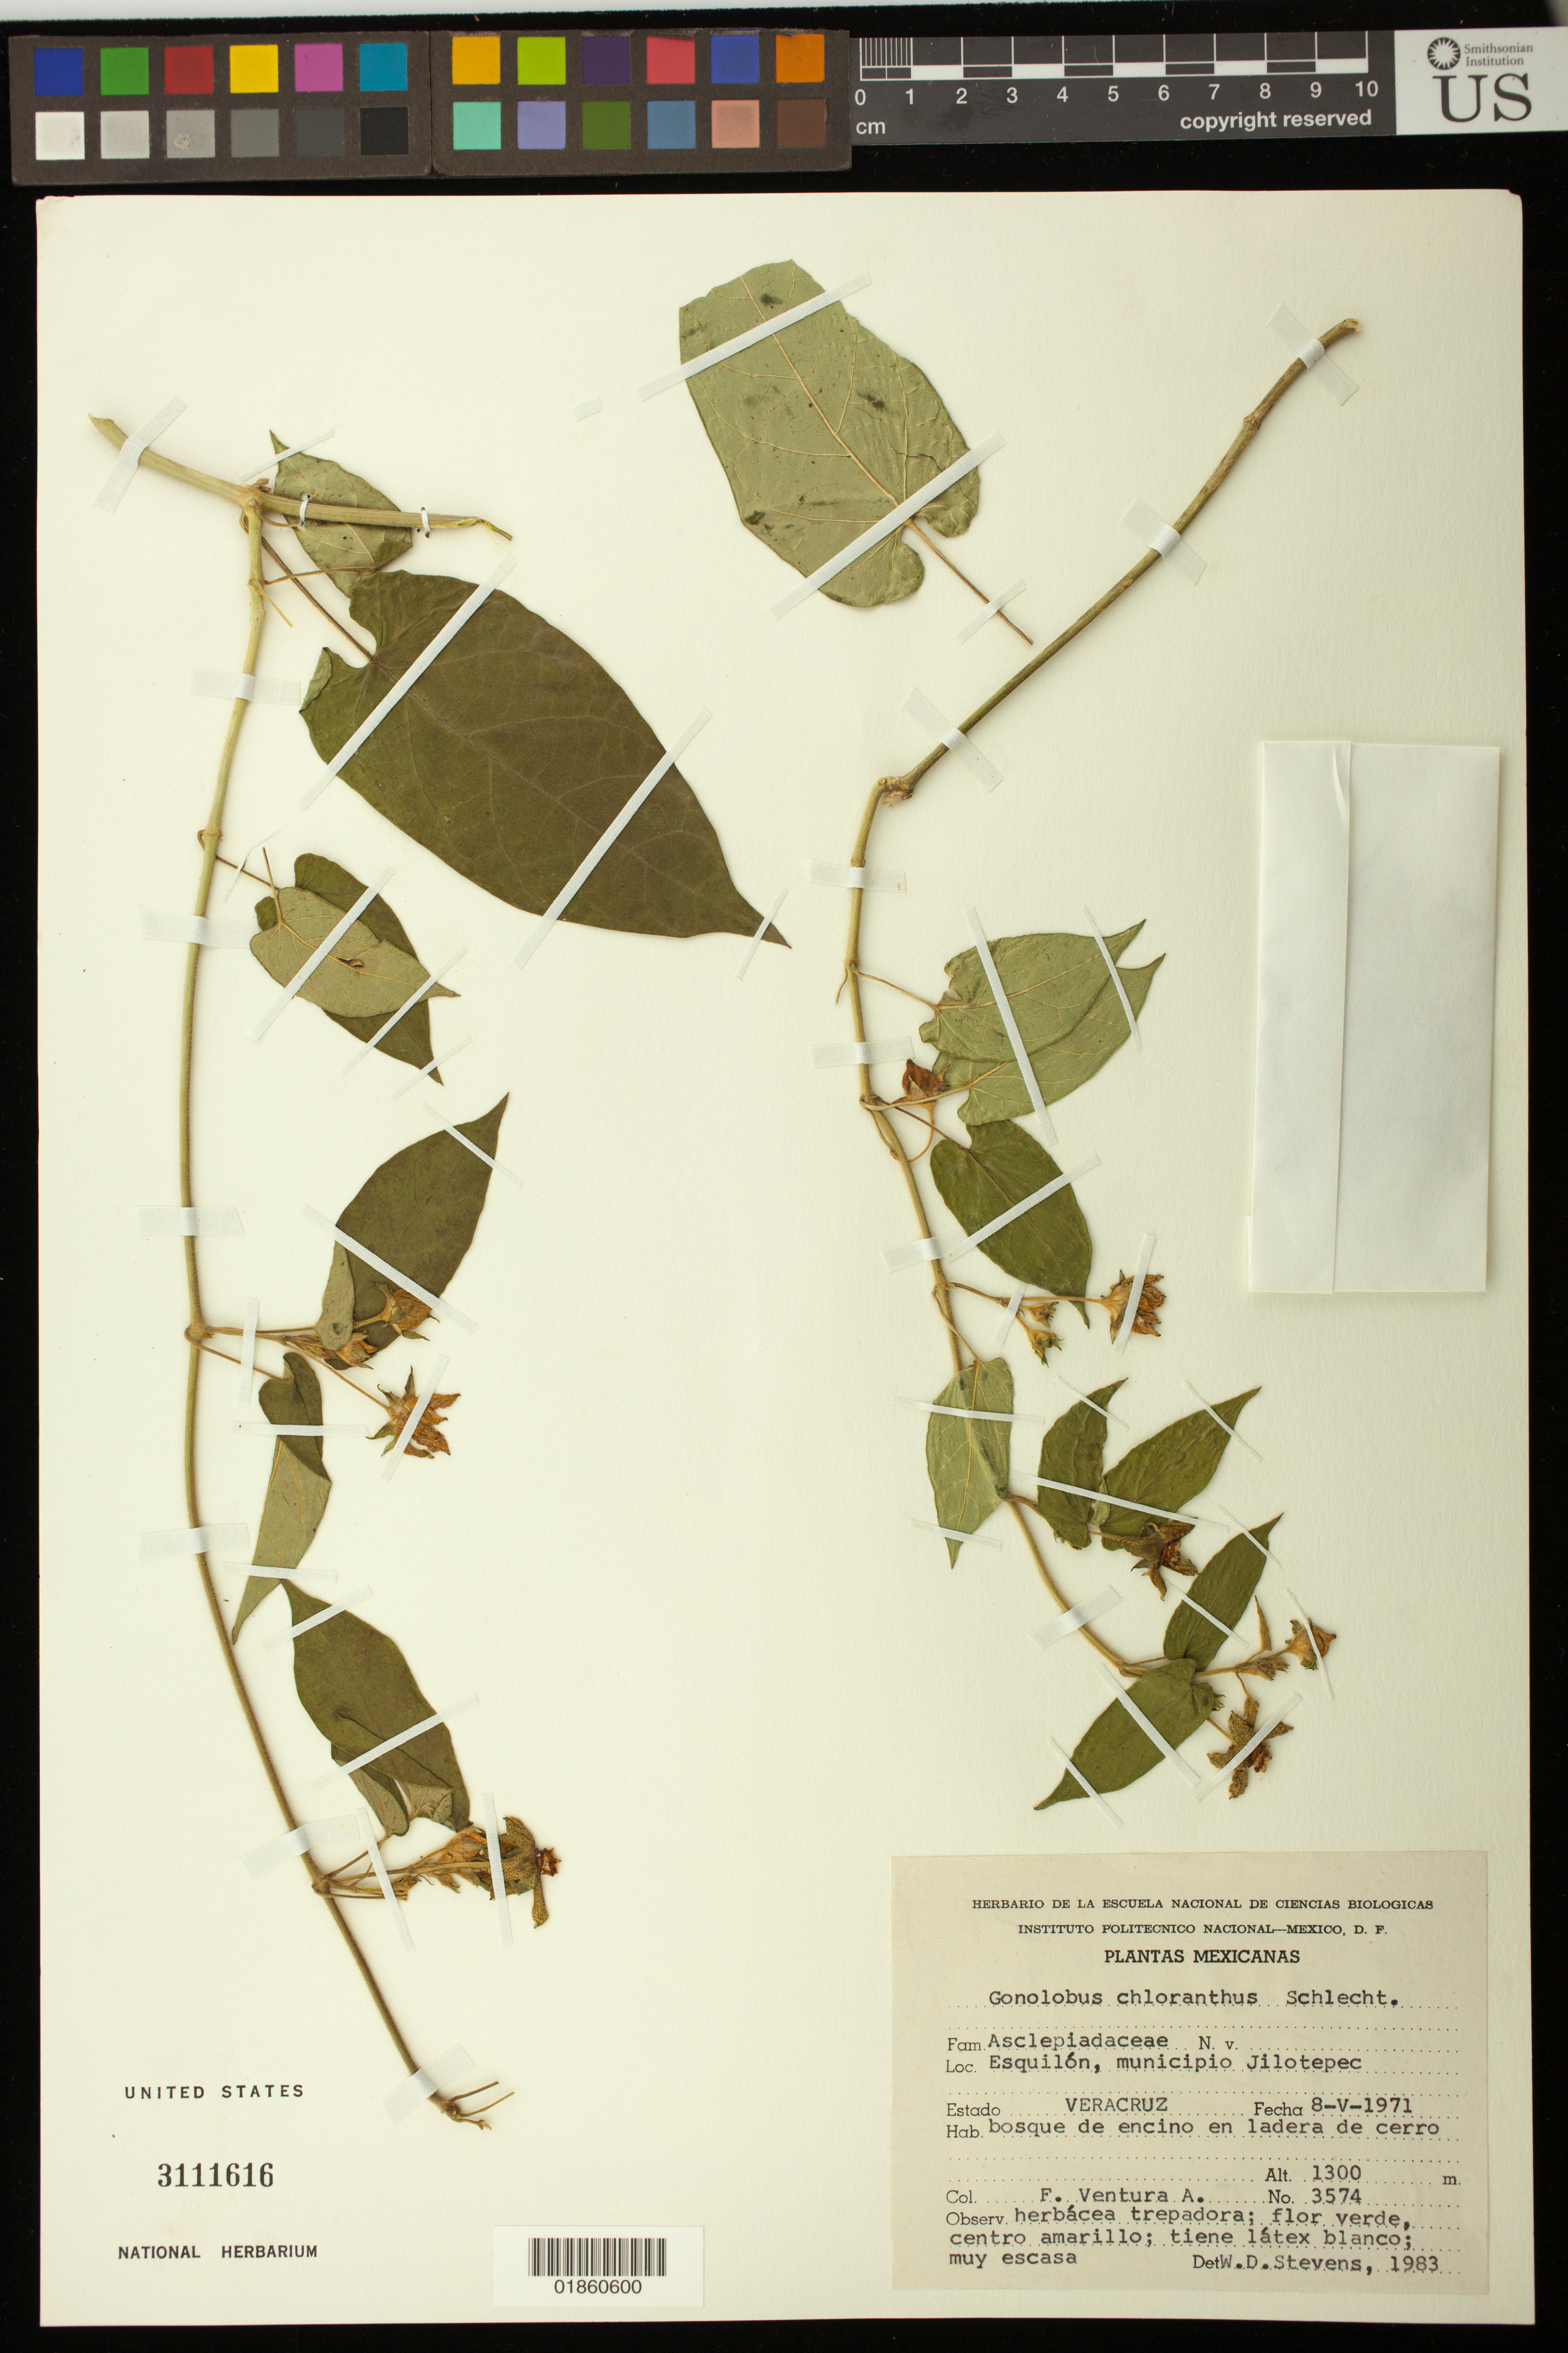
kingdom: Plantae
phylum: Tracheophyta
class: Magnoliopsida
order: Gentianales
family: Apocynaceae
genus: Gonolobus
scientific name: Gonolobus chloranthus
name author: Schltdl.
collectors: F. Ventura A.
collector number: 3574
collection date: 1971-05-08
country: Mexico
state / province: Veracruz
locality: Esquilon, municipio Jilotepec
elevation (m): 1300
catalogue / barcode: US 3111616